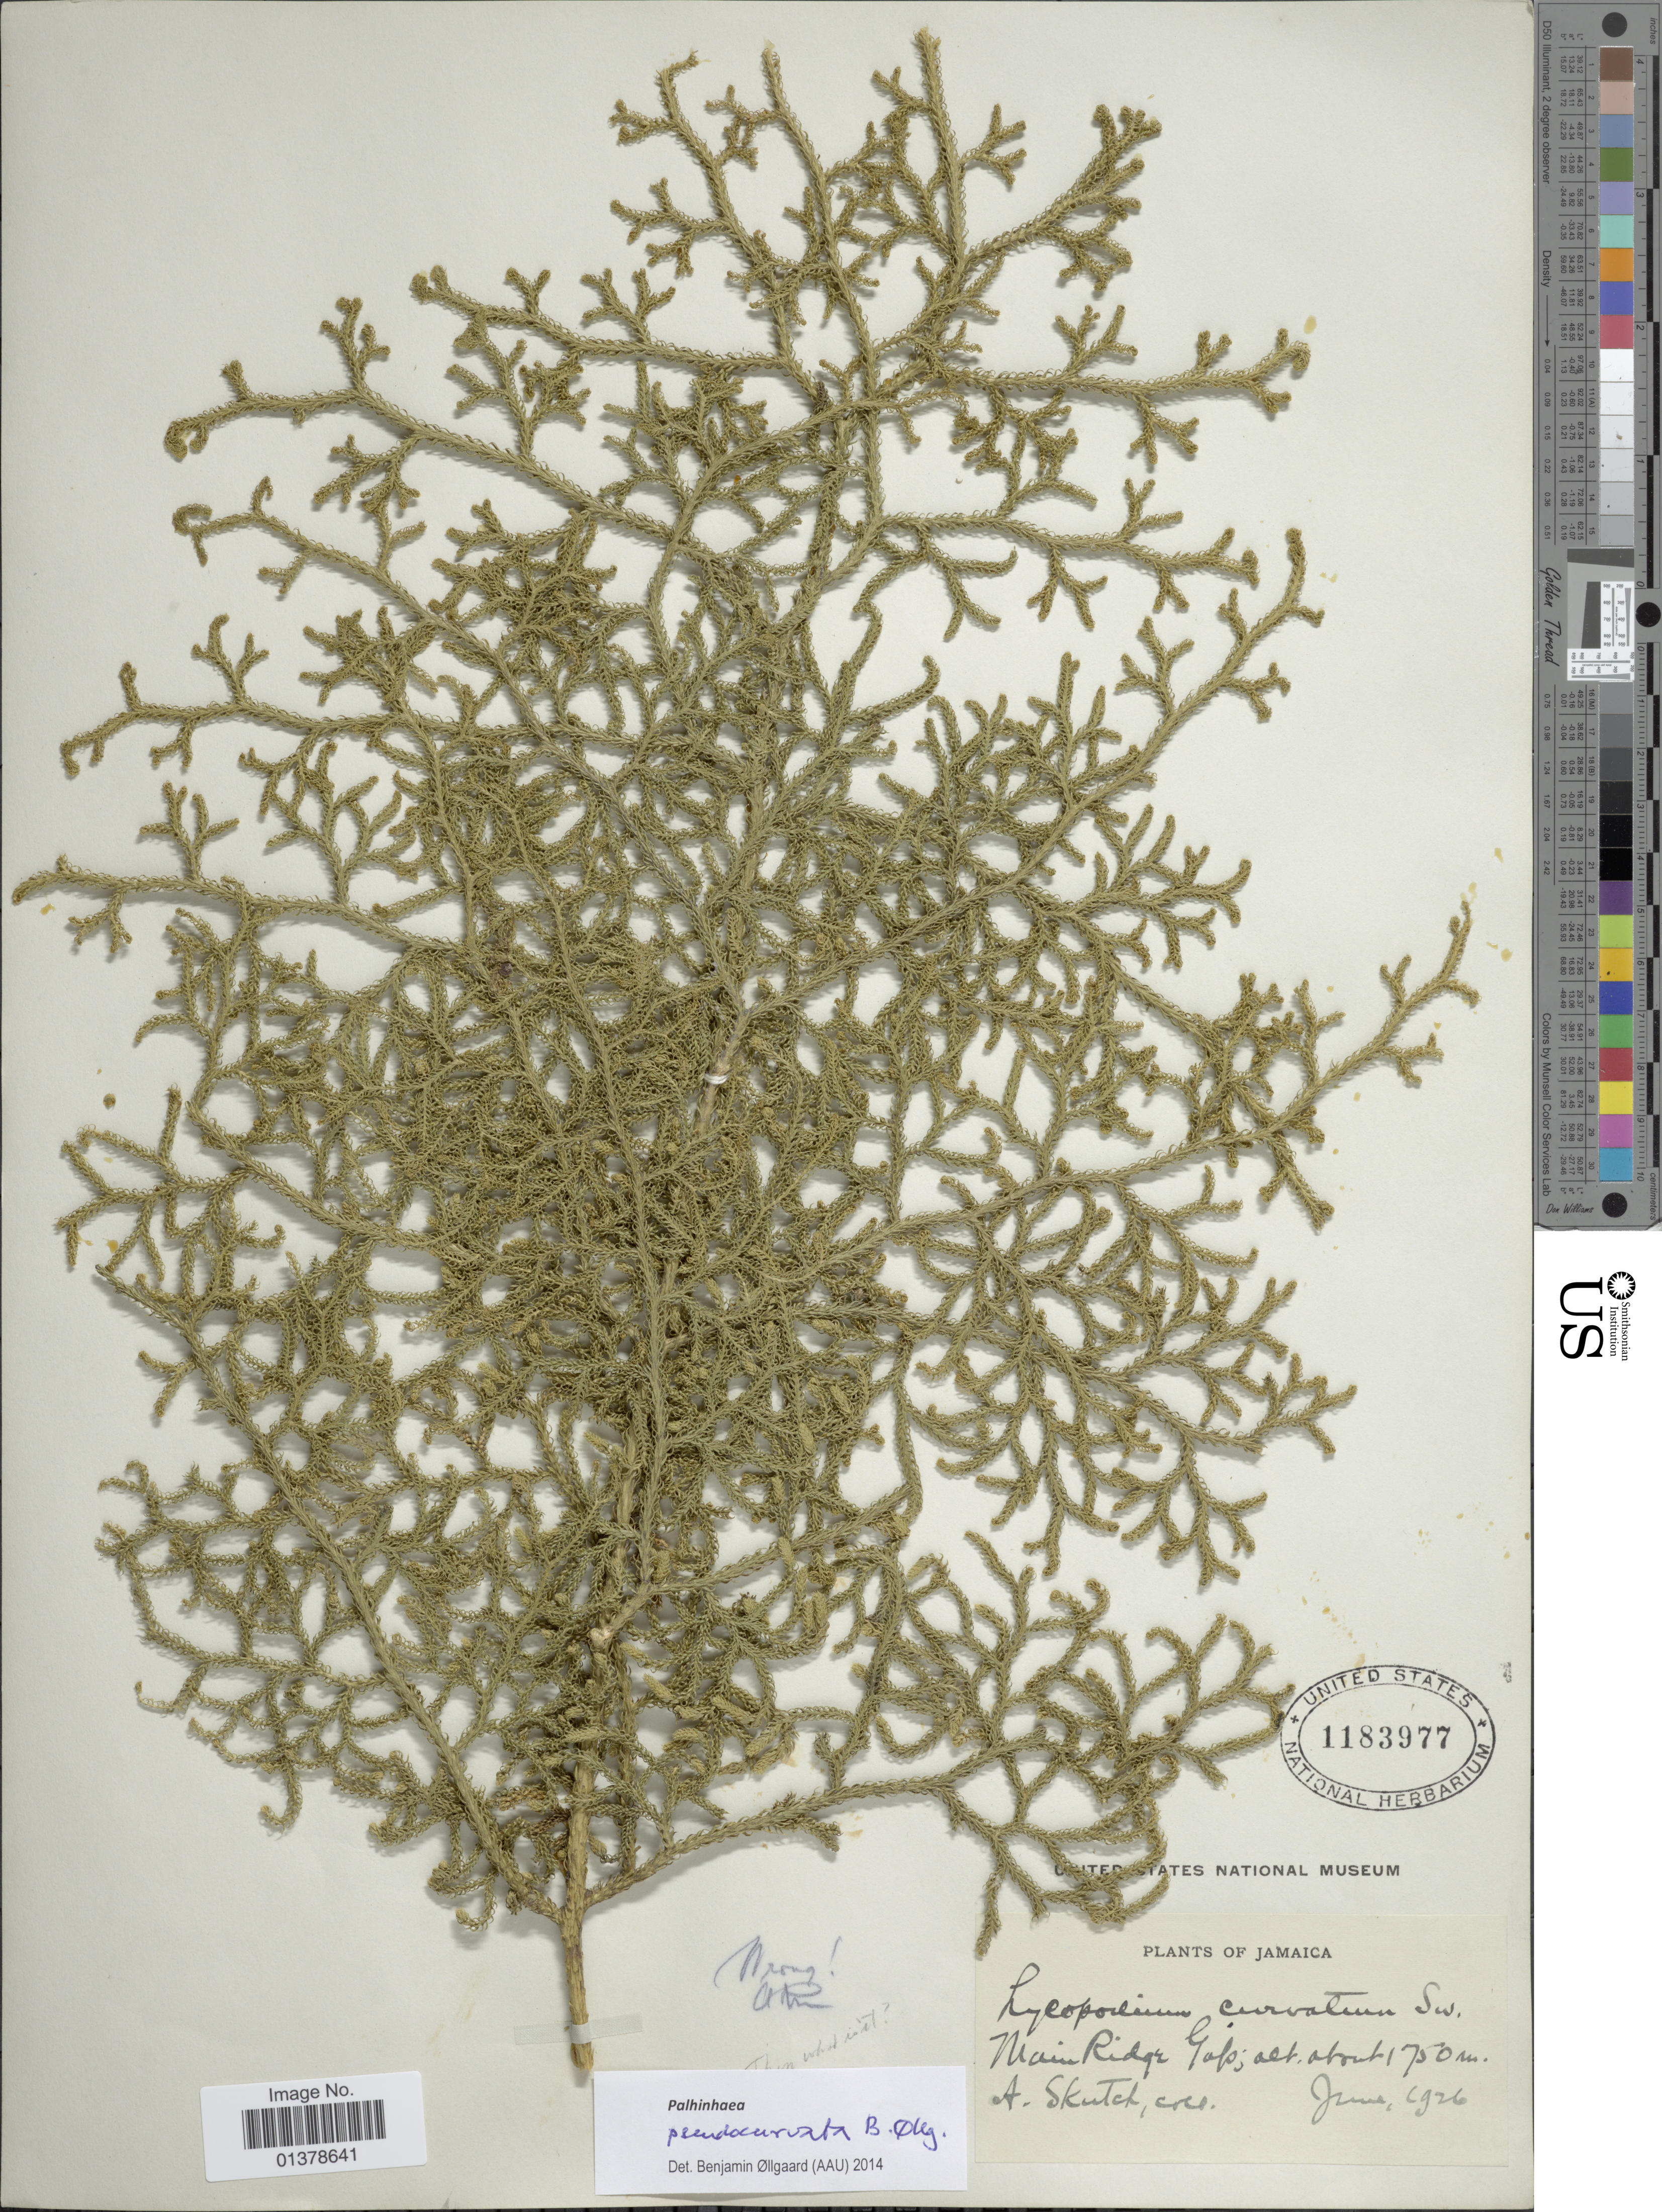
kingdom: Plantae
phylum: Tracheophyta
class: Lycopodiopsida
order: Lycopodiales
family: Lycopodiaceae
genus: Palhinhaea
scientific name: Palhinhaea curvata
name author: (Sw.) Holub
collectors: A. F. Skutch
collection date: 1926-06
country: Jamaica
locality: Main Ridge Goss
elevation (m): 1750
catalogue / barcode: US 1183977